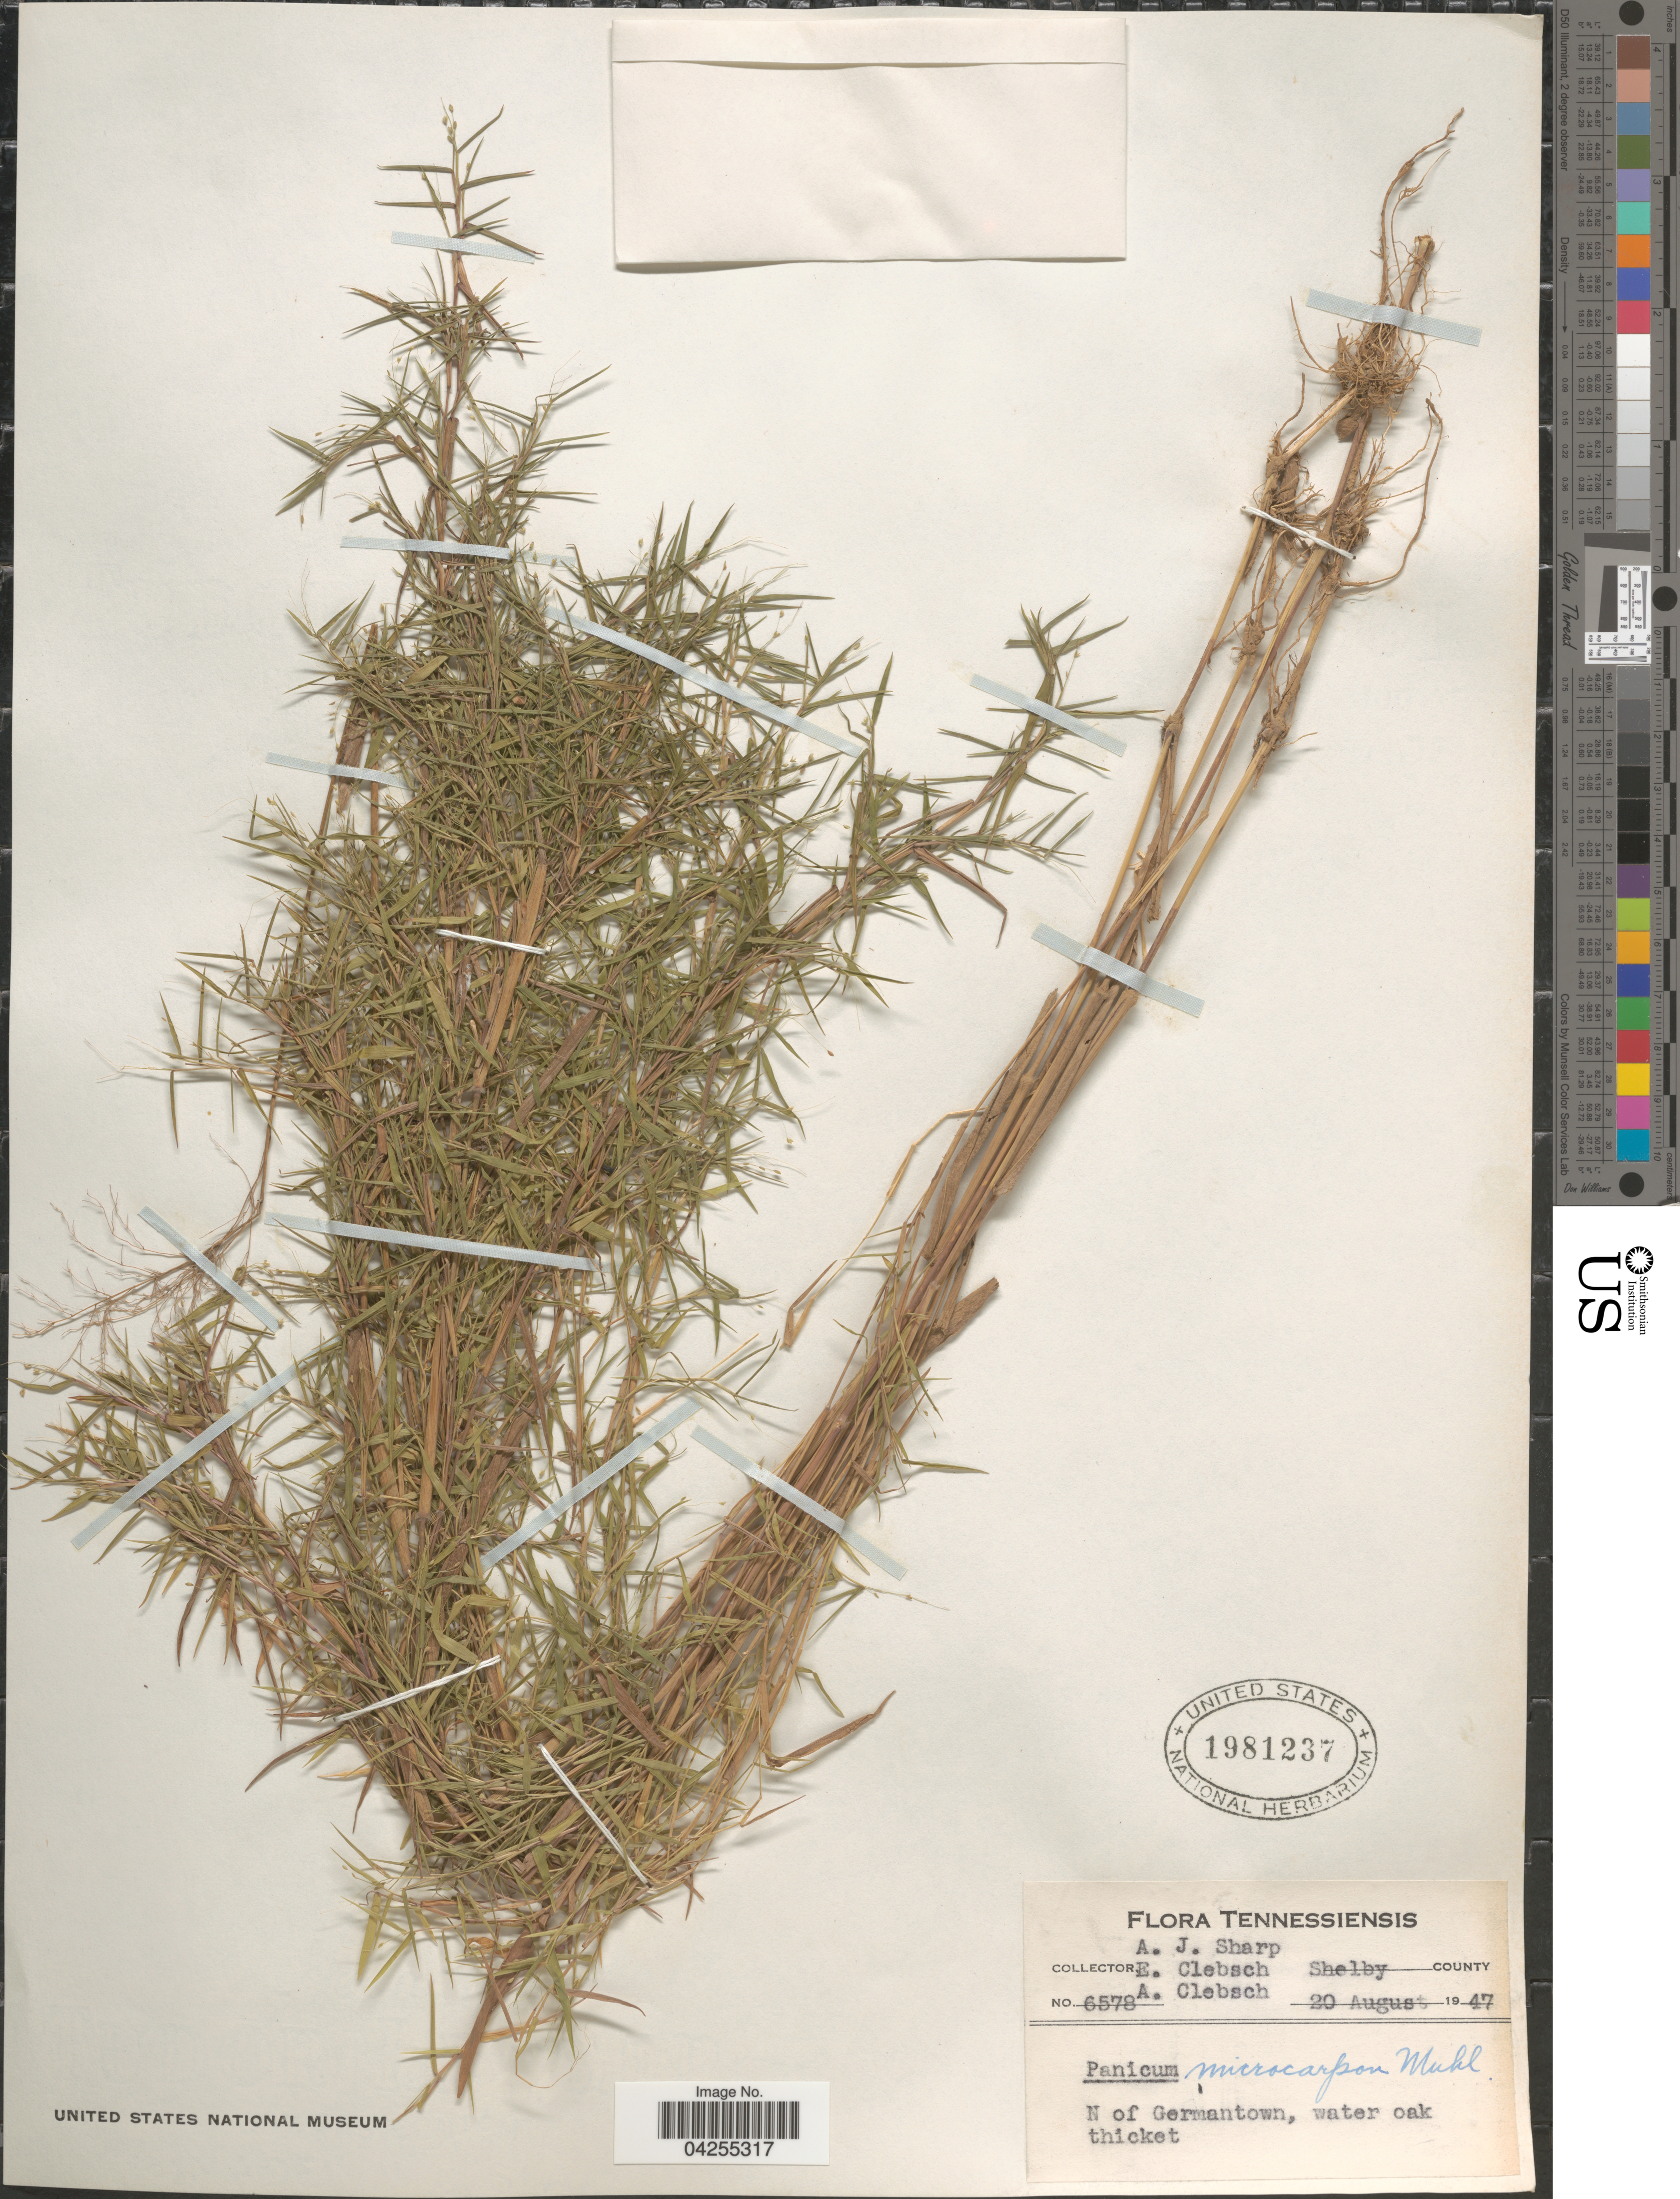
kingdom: Plantae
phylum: Tracheophyta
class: Liliopsida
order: Poales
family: Poaceae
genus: Dichanthelium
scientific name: Dichanthelium dichotomum var. dichotomum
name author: (L.) Gould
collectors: A. J. Sharp, E. Clebsch & A. Clebsch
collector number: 6578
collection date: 1947-08-20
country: United States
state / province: Tennessee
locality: Shelby County. N of Germantown, water oak thicket.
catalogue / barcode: US 1981237